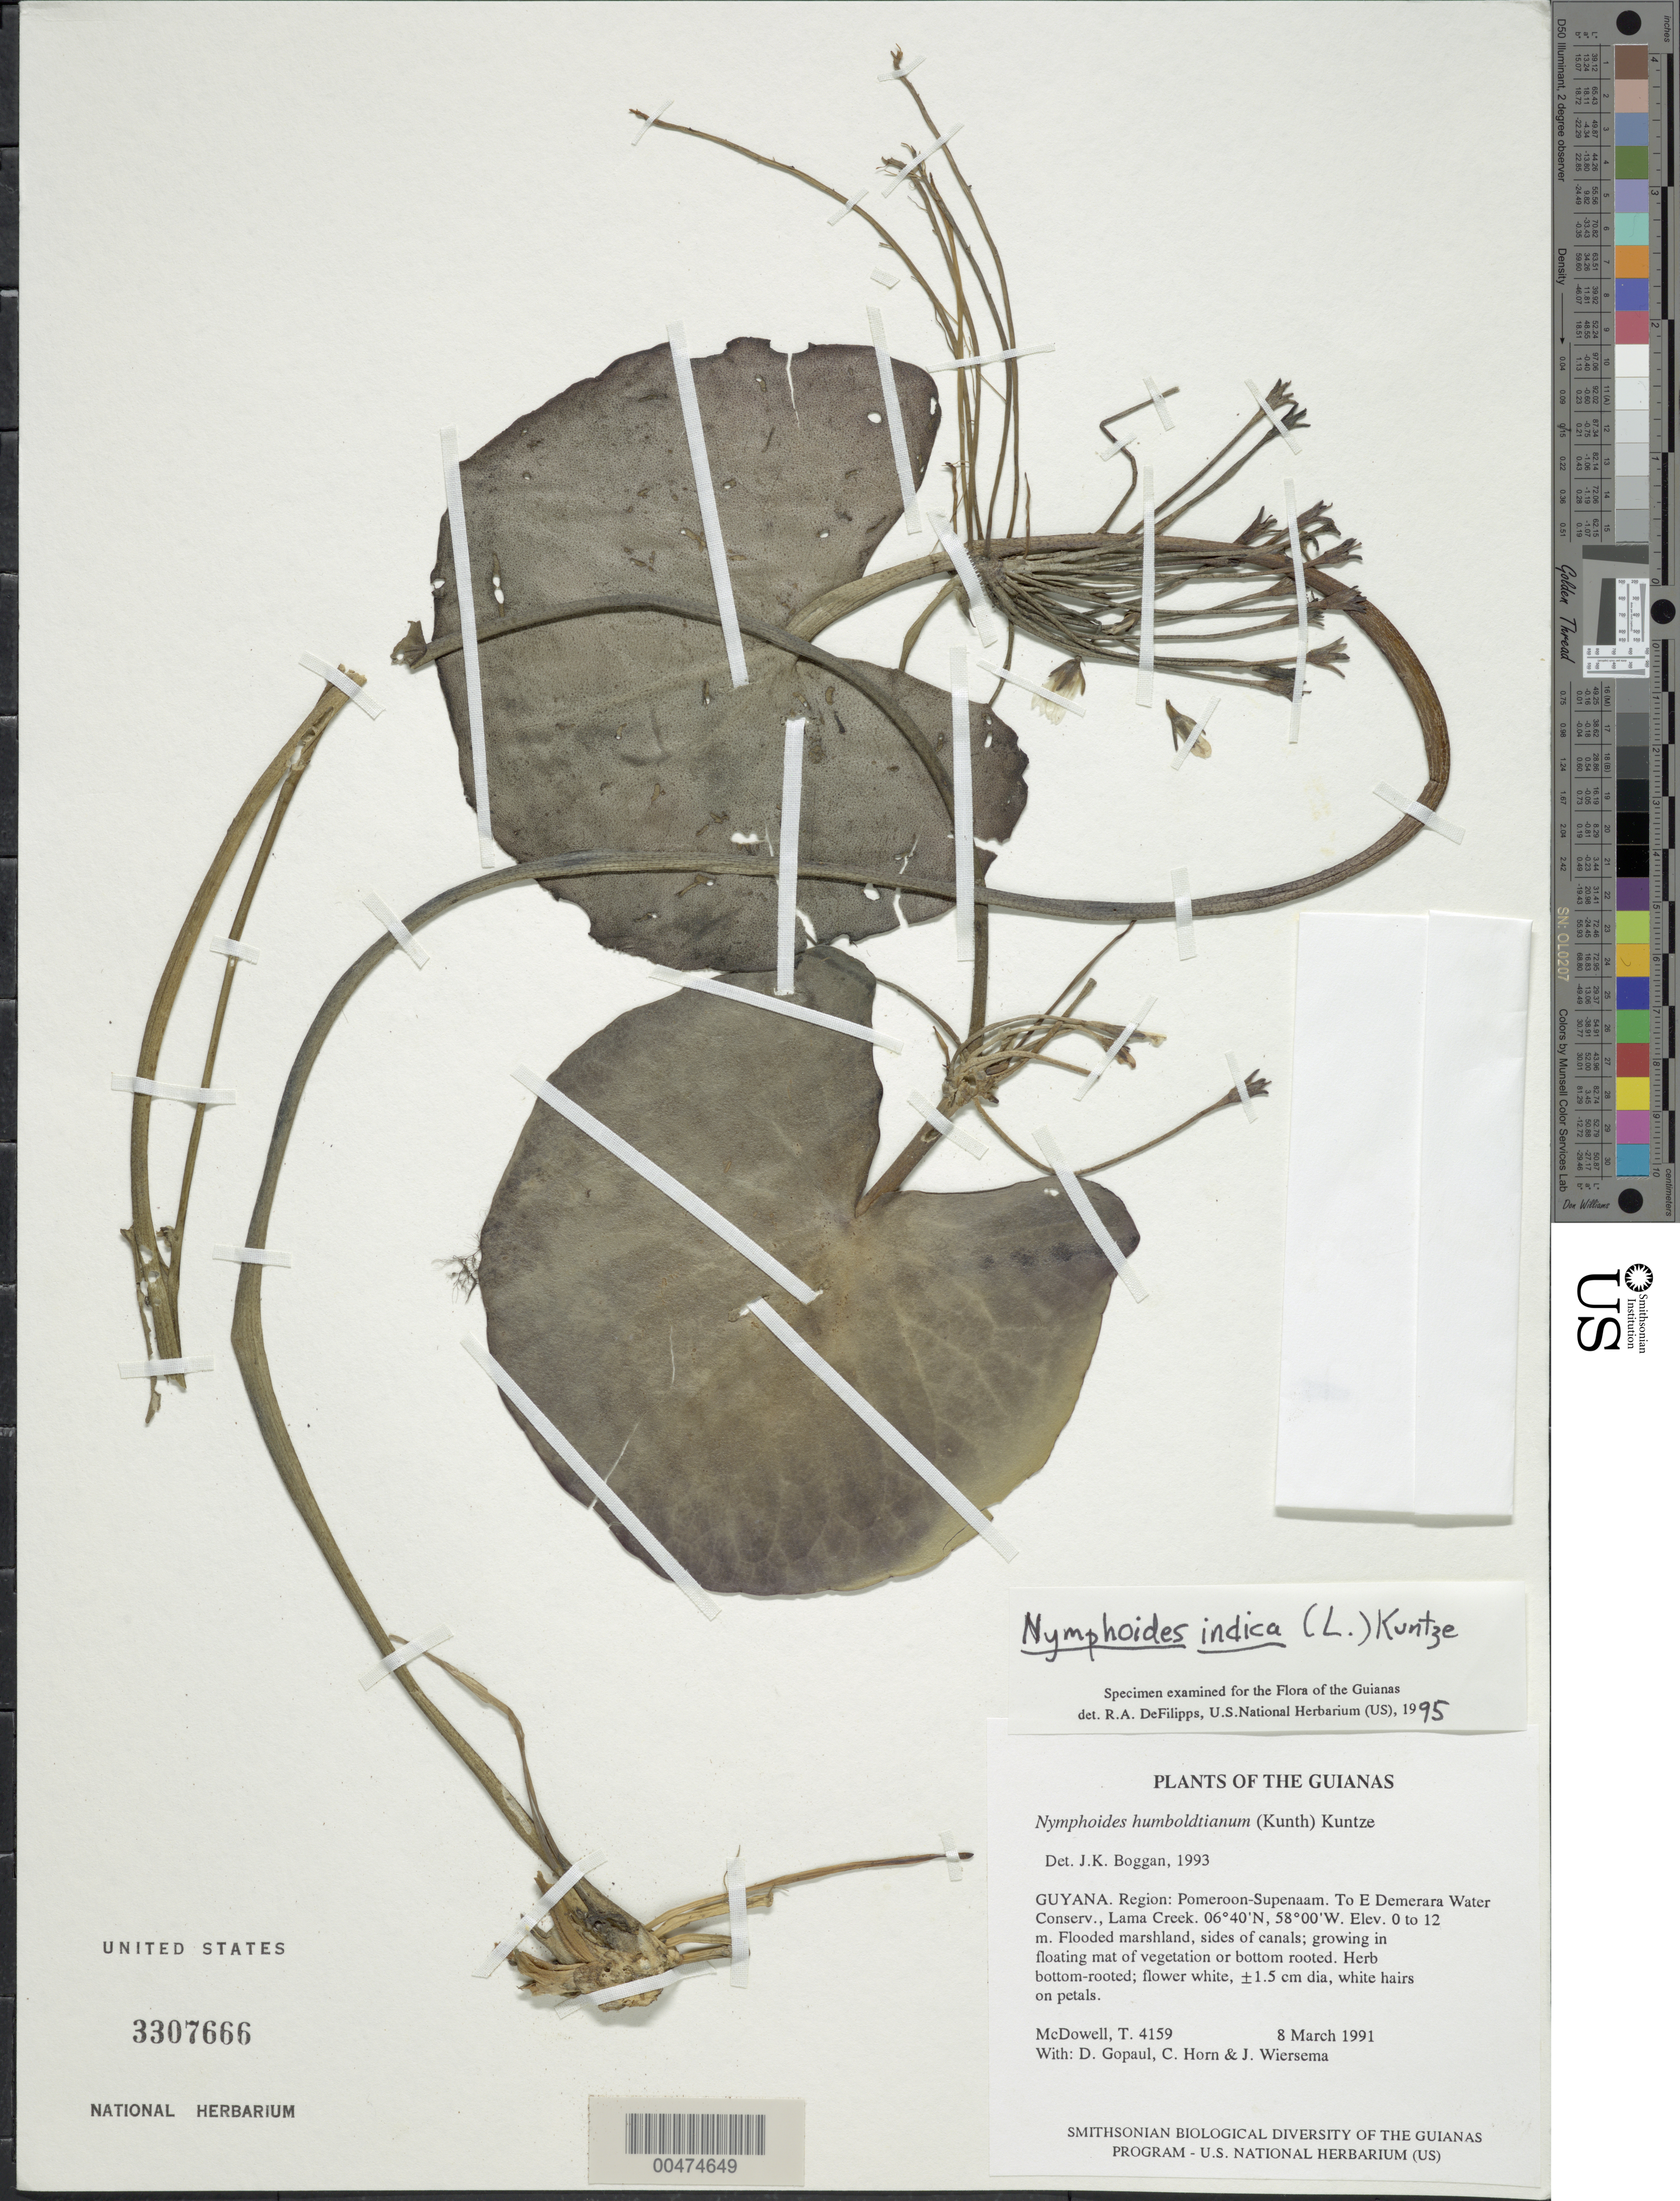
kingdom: Plantae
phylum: Tracheophyta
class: Magnoliopsida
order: Asterales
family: Menyanthaceae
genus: Nymphoides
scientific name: Nymphoides indica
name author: (L.) Kuntze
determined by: DeFilipps, R. A.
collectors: T. McDowell, D. Gopaul, C. N. Horn & J. H. Wiersema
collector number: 4159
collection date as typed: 8 March 1991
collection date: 1991-03-08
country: Guyana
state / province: Demerara-Mahaica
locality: To E Demerara Water Conservancy, Lama Creek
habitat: Flooded marshland, sides of canals; growing in floating mat of vegetation or bottom rooted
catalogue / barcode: US 3307666